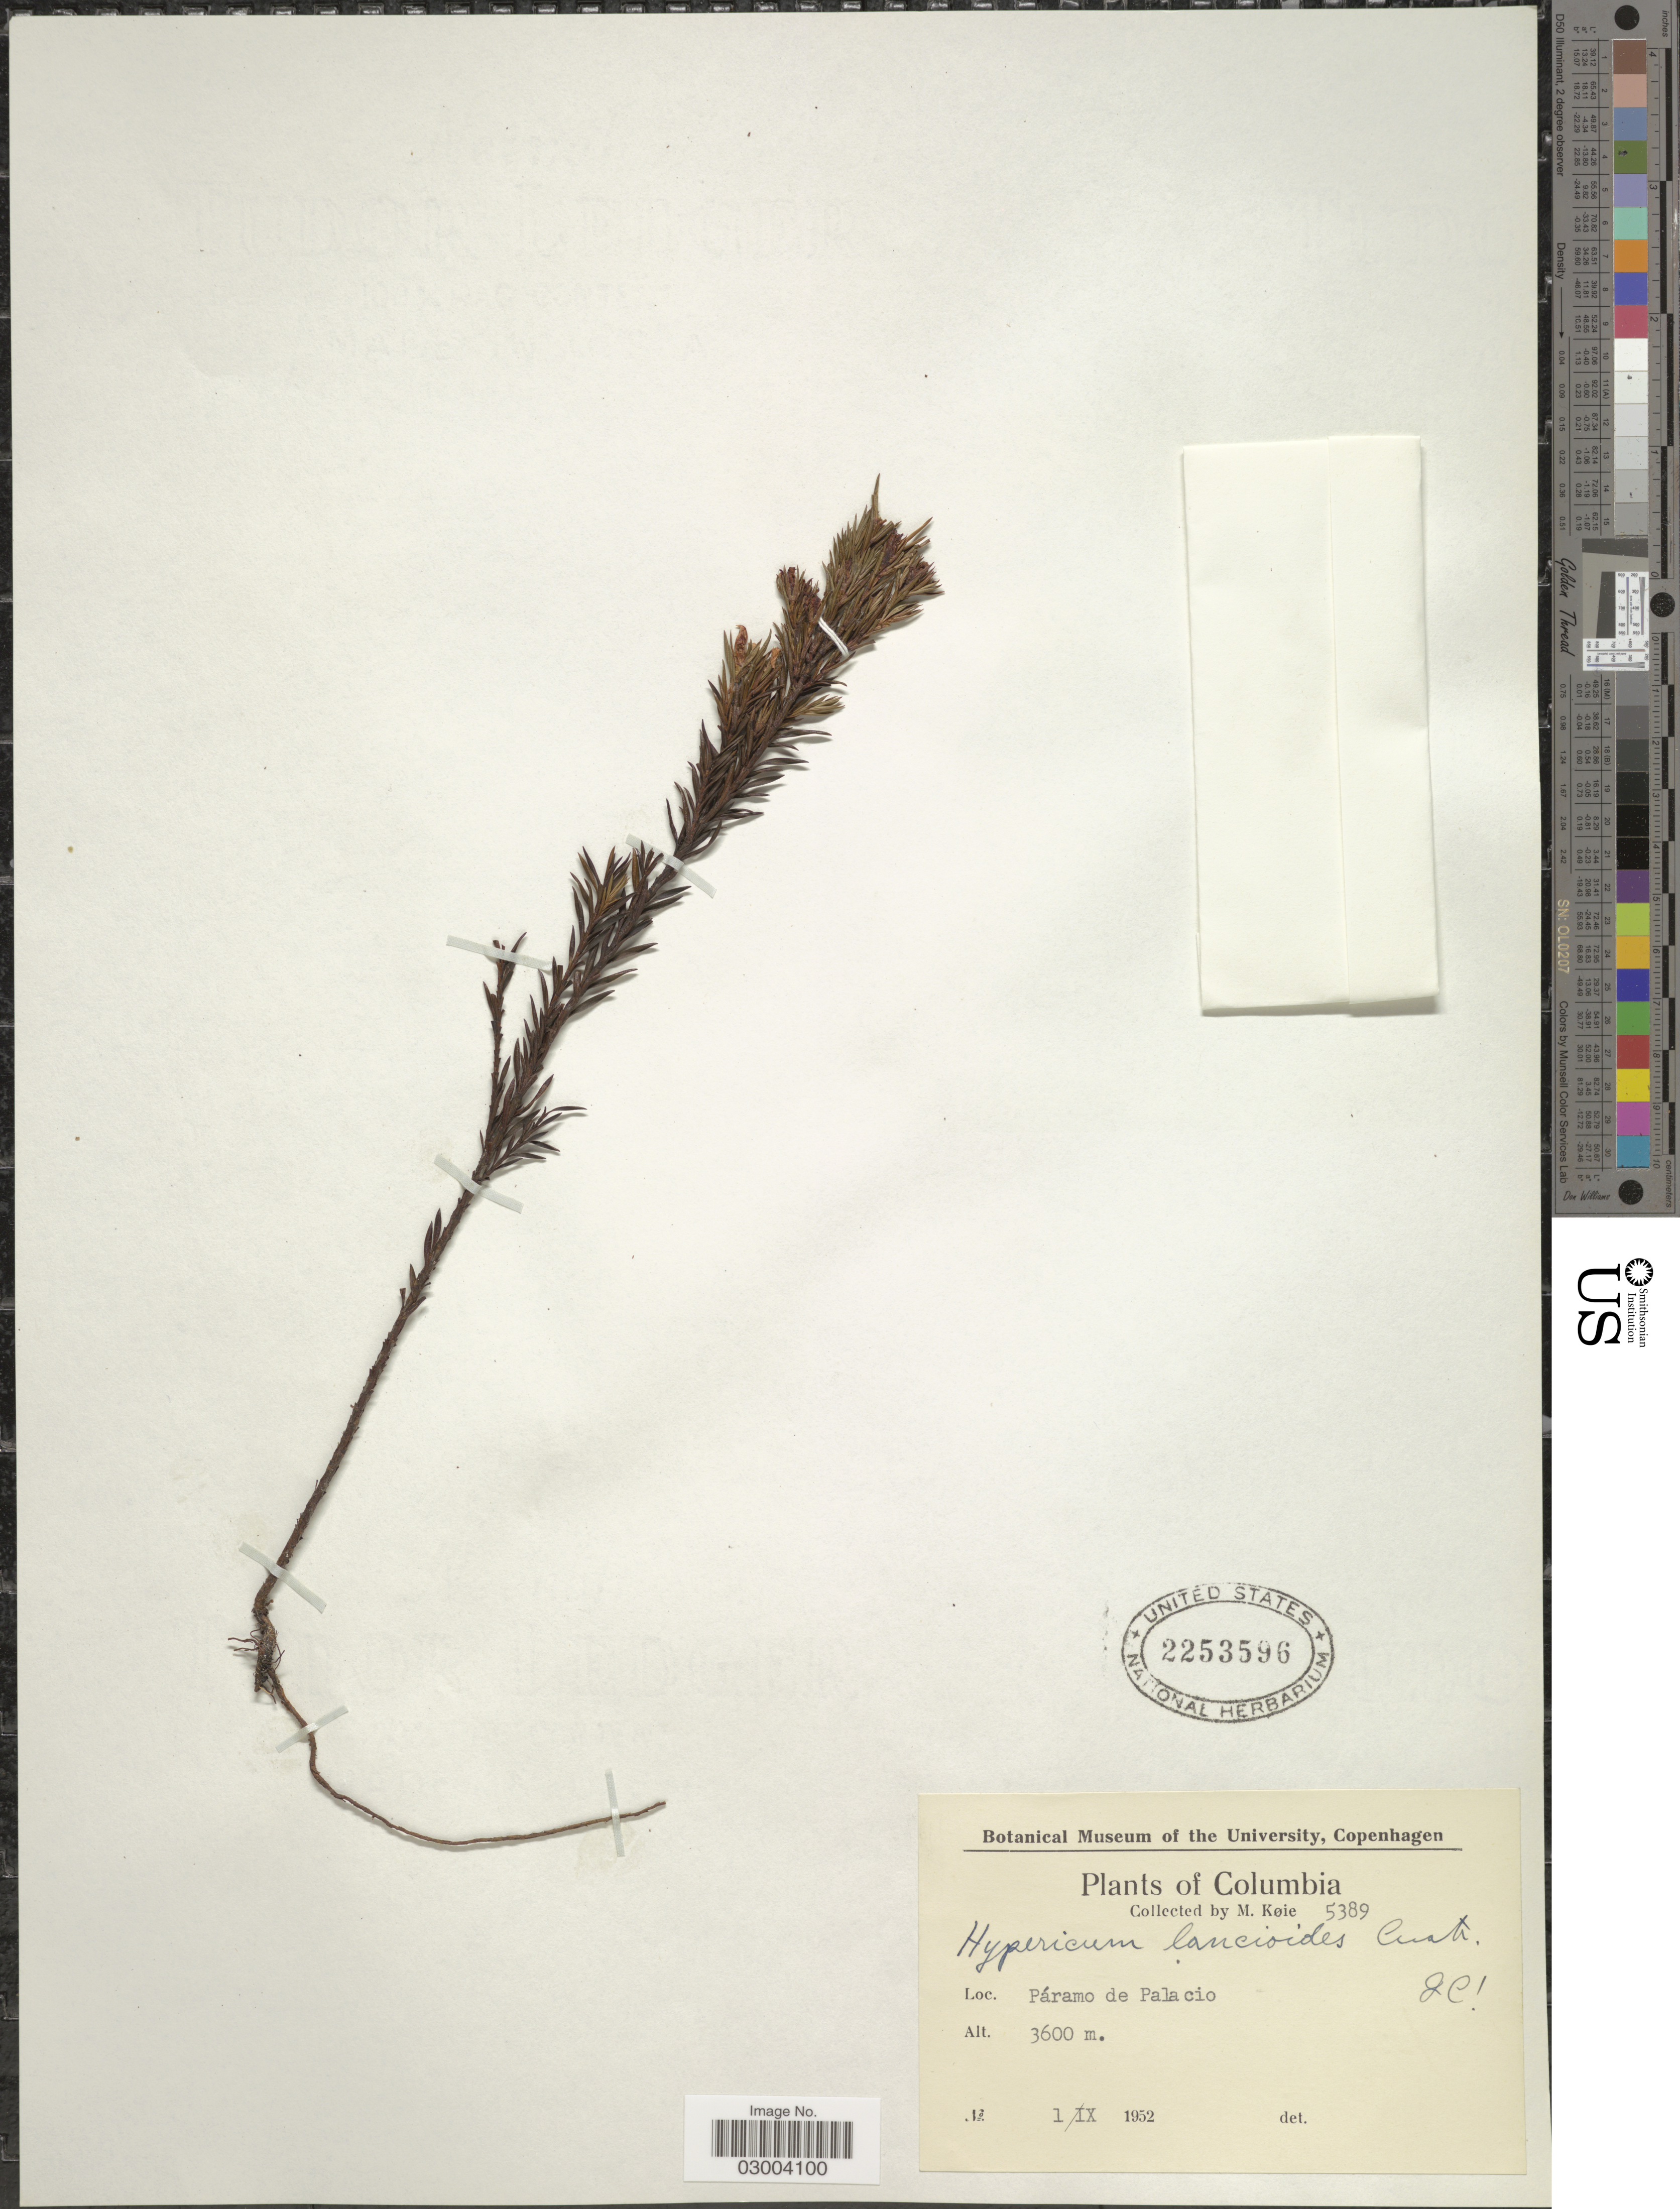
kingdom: Plantae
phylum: Tracheophyta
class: Magnoliopsida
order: Malpighiales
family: Hypericaceae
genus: Hypericum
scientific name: Hypericum pseudobrathys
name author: Turcz.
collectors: M. Köie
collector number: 5389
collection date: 1952-09-01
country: Colombia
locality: Páramo de Palacio.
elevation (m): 3600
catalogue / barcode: US 2253596